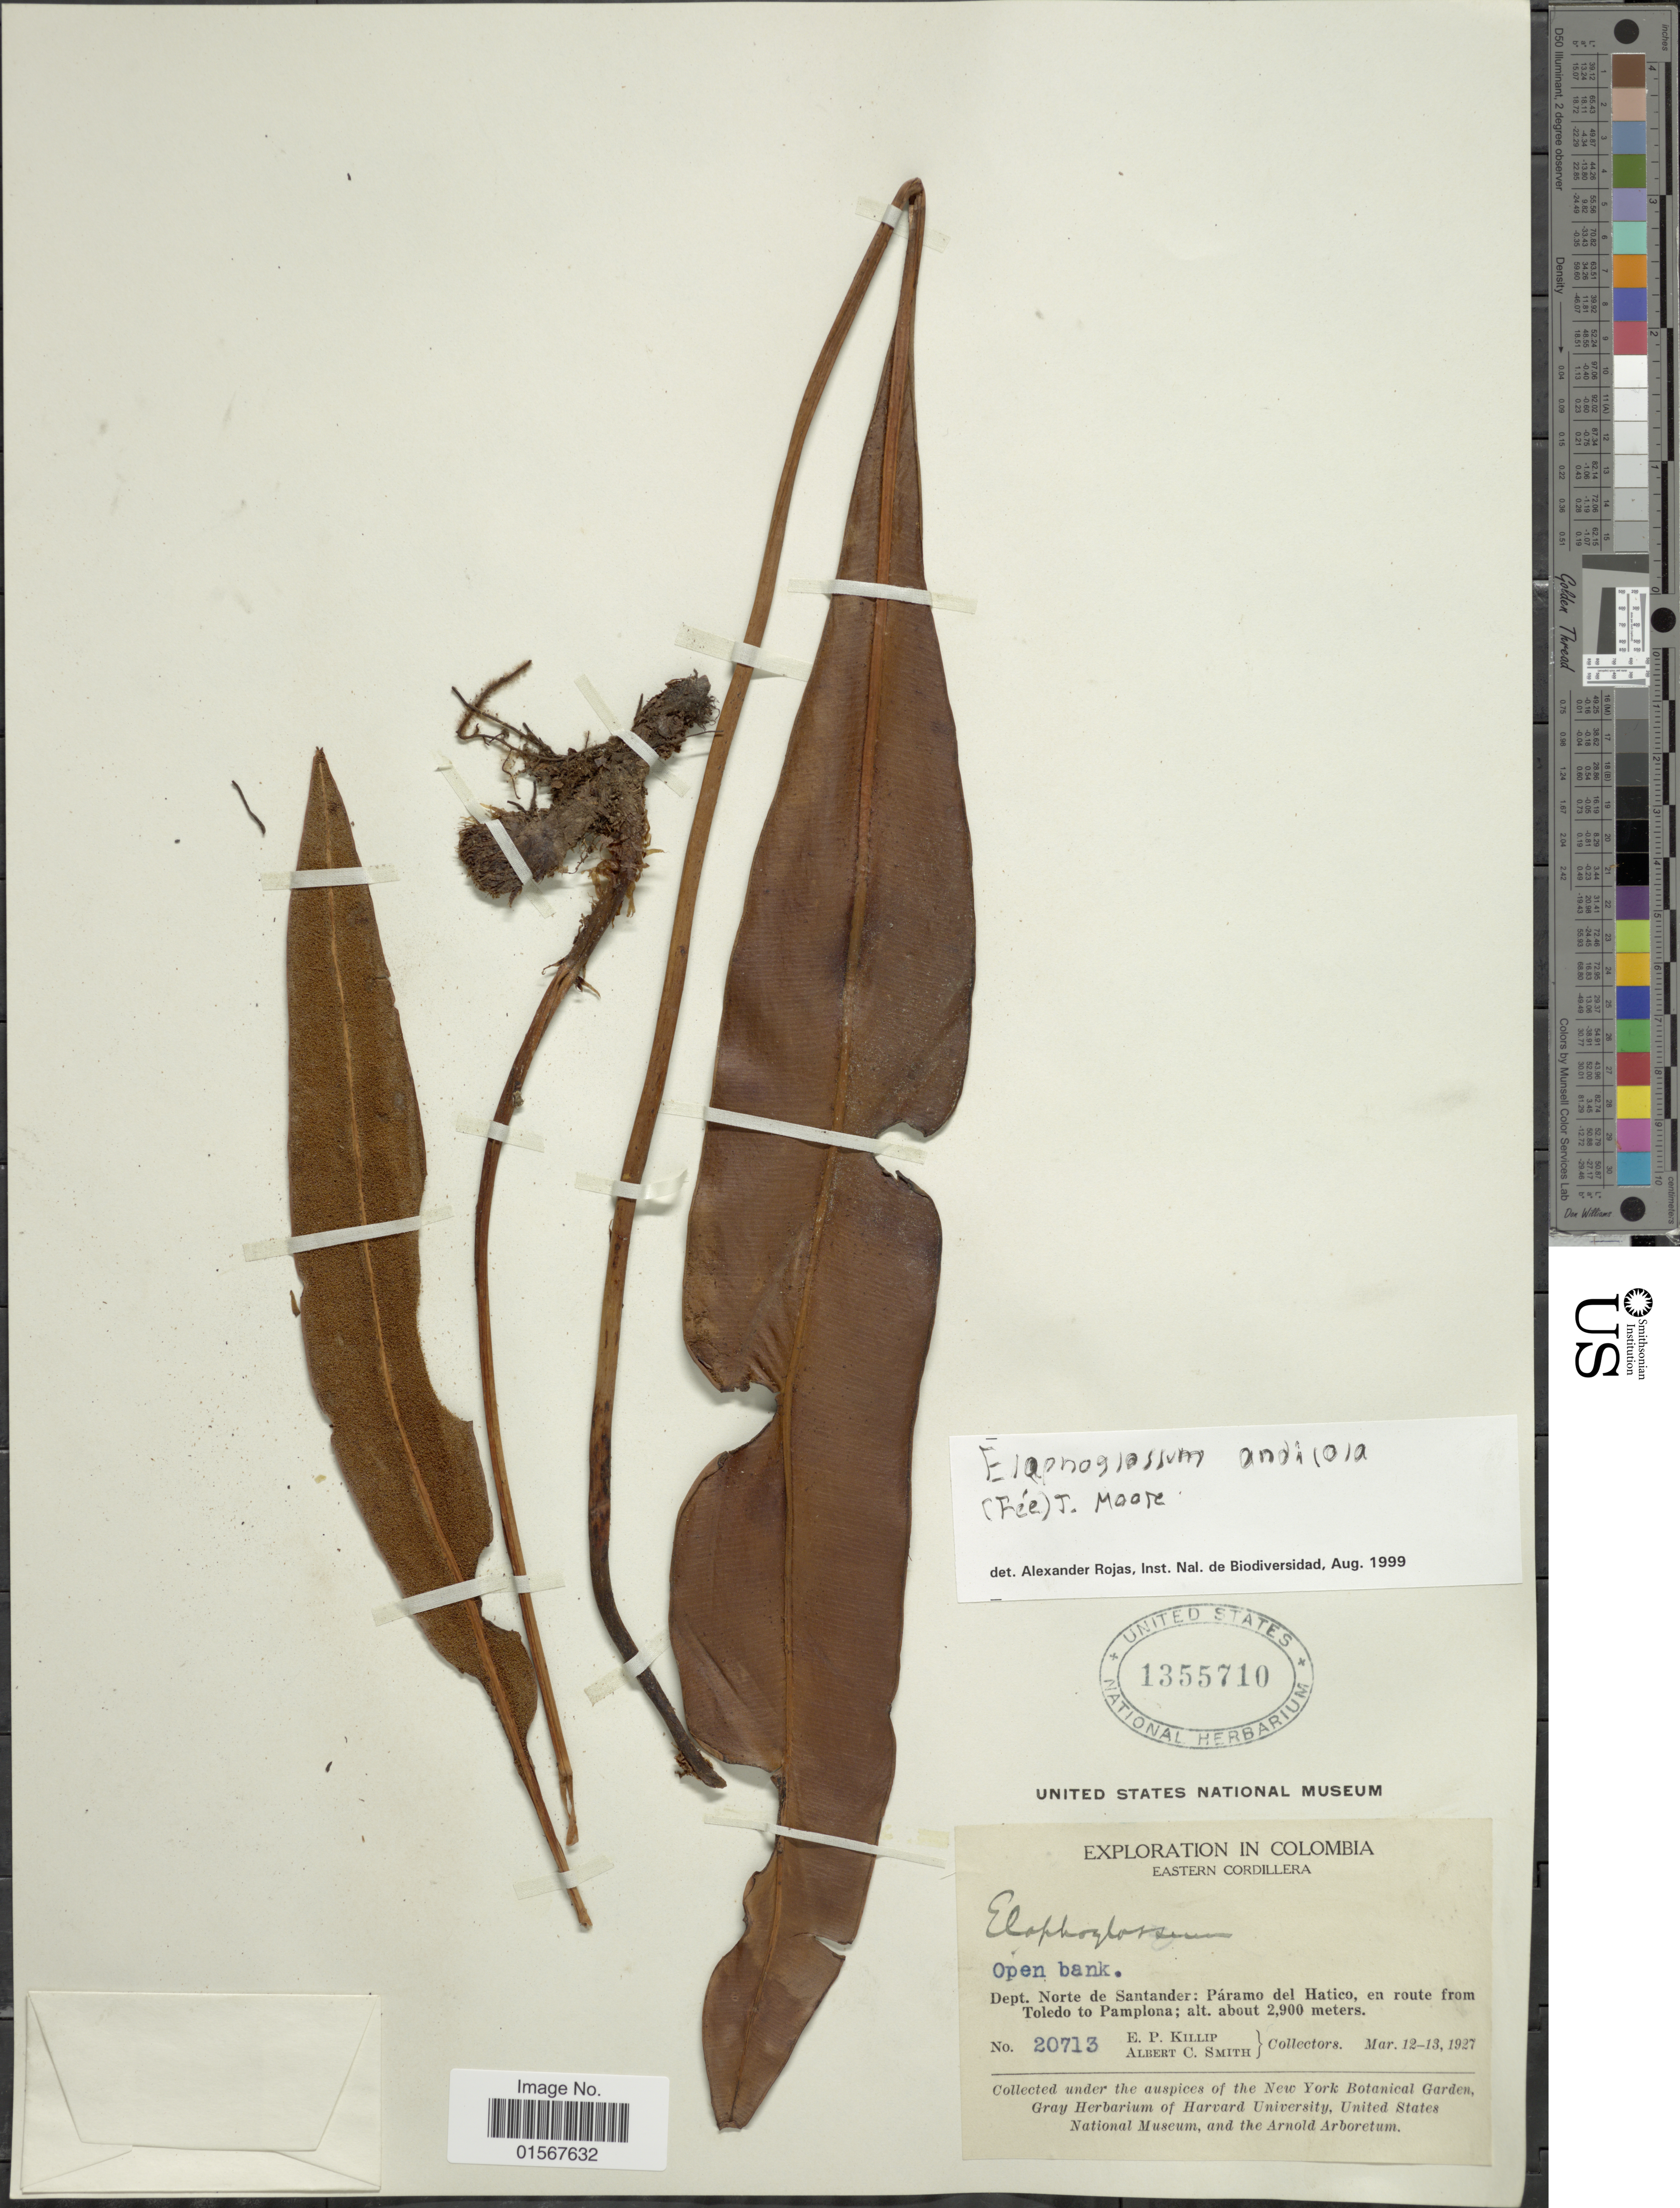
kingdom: Plantae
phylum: Tracheophyta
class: Polypodiopsida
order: Polypodiales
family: Dryopteridaceae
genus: Elaphoglossum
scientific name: Elaphoglossum sporadolepis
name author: (Kunze ex Kuhn) T. Moore ex C. Chr.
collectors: E. P. Killip & A. C. Smith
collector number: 20713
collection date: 1927-03-12/1927-03-13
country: Colombia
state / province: Norte de Santander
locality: Eastern Cordillera, Dept. Norte de Santander: Paramo del Hatico, en route from Toledo to Pamplona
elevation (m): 2900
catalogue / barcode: US 1355710